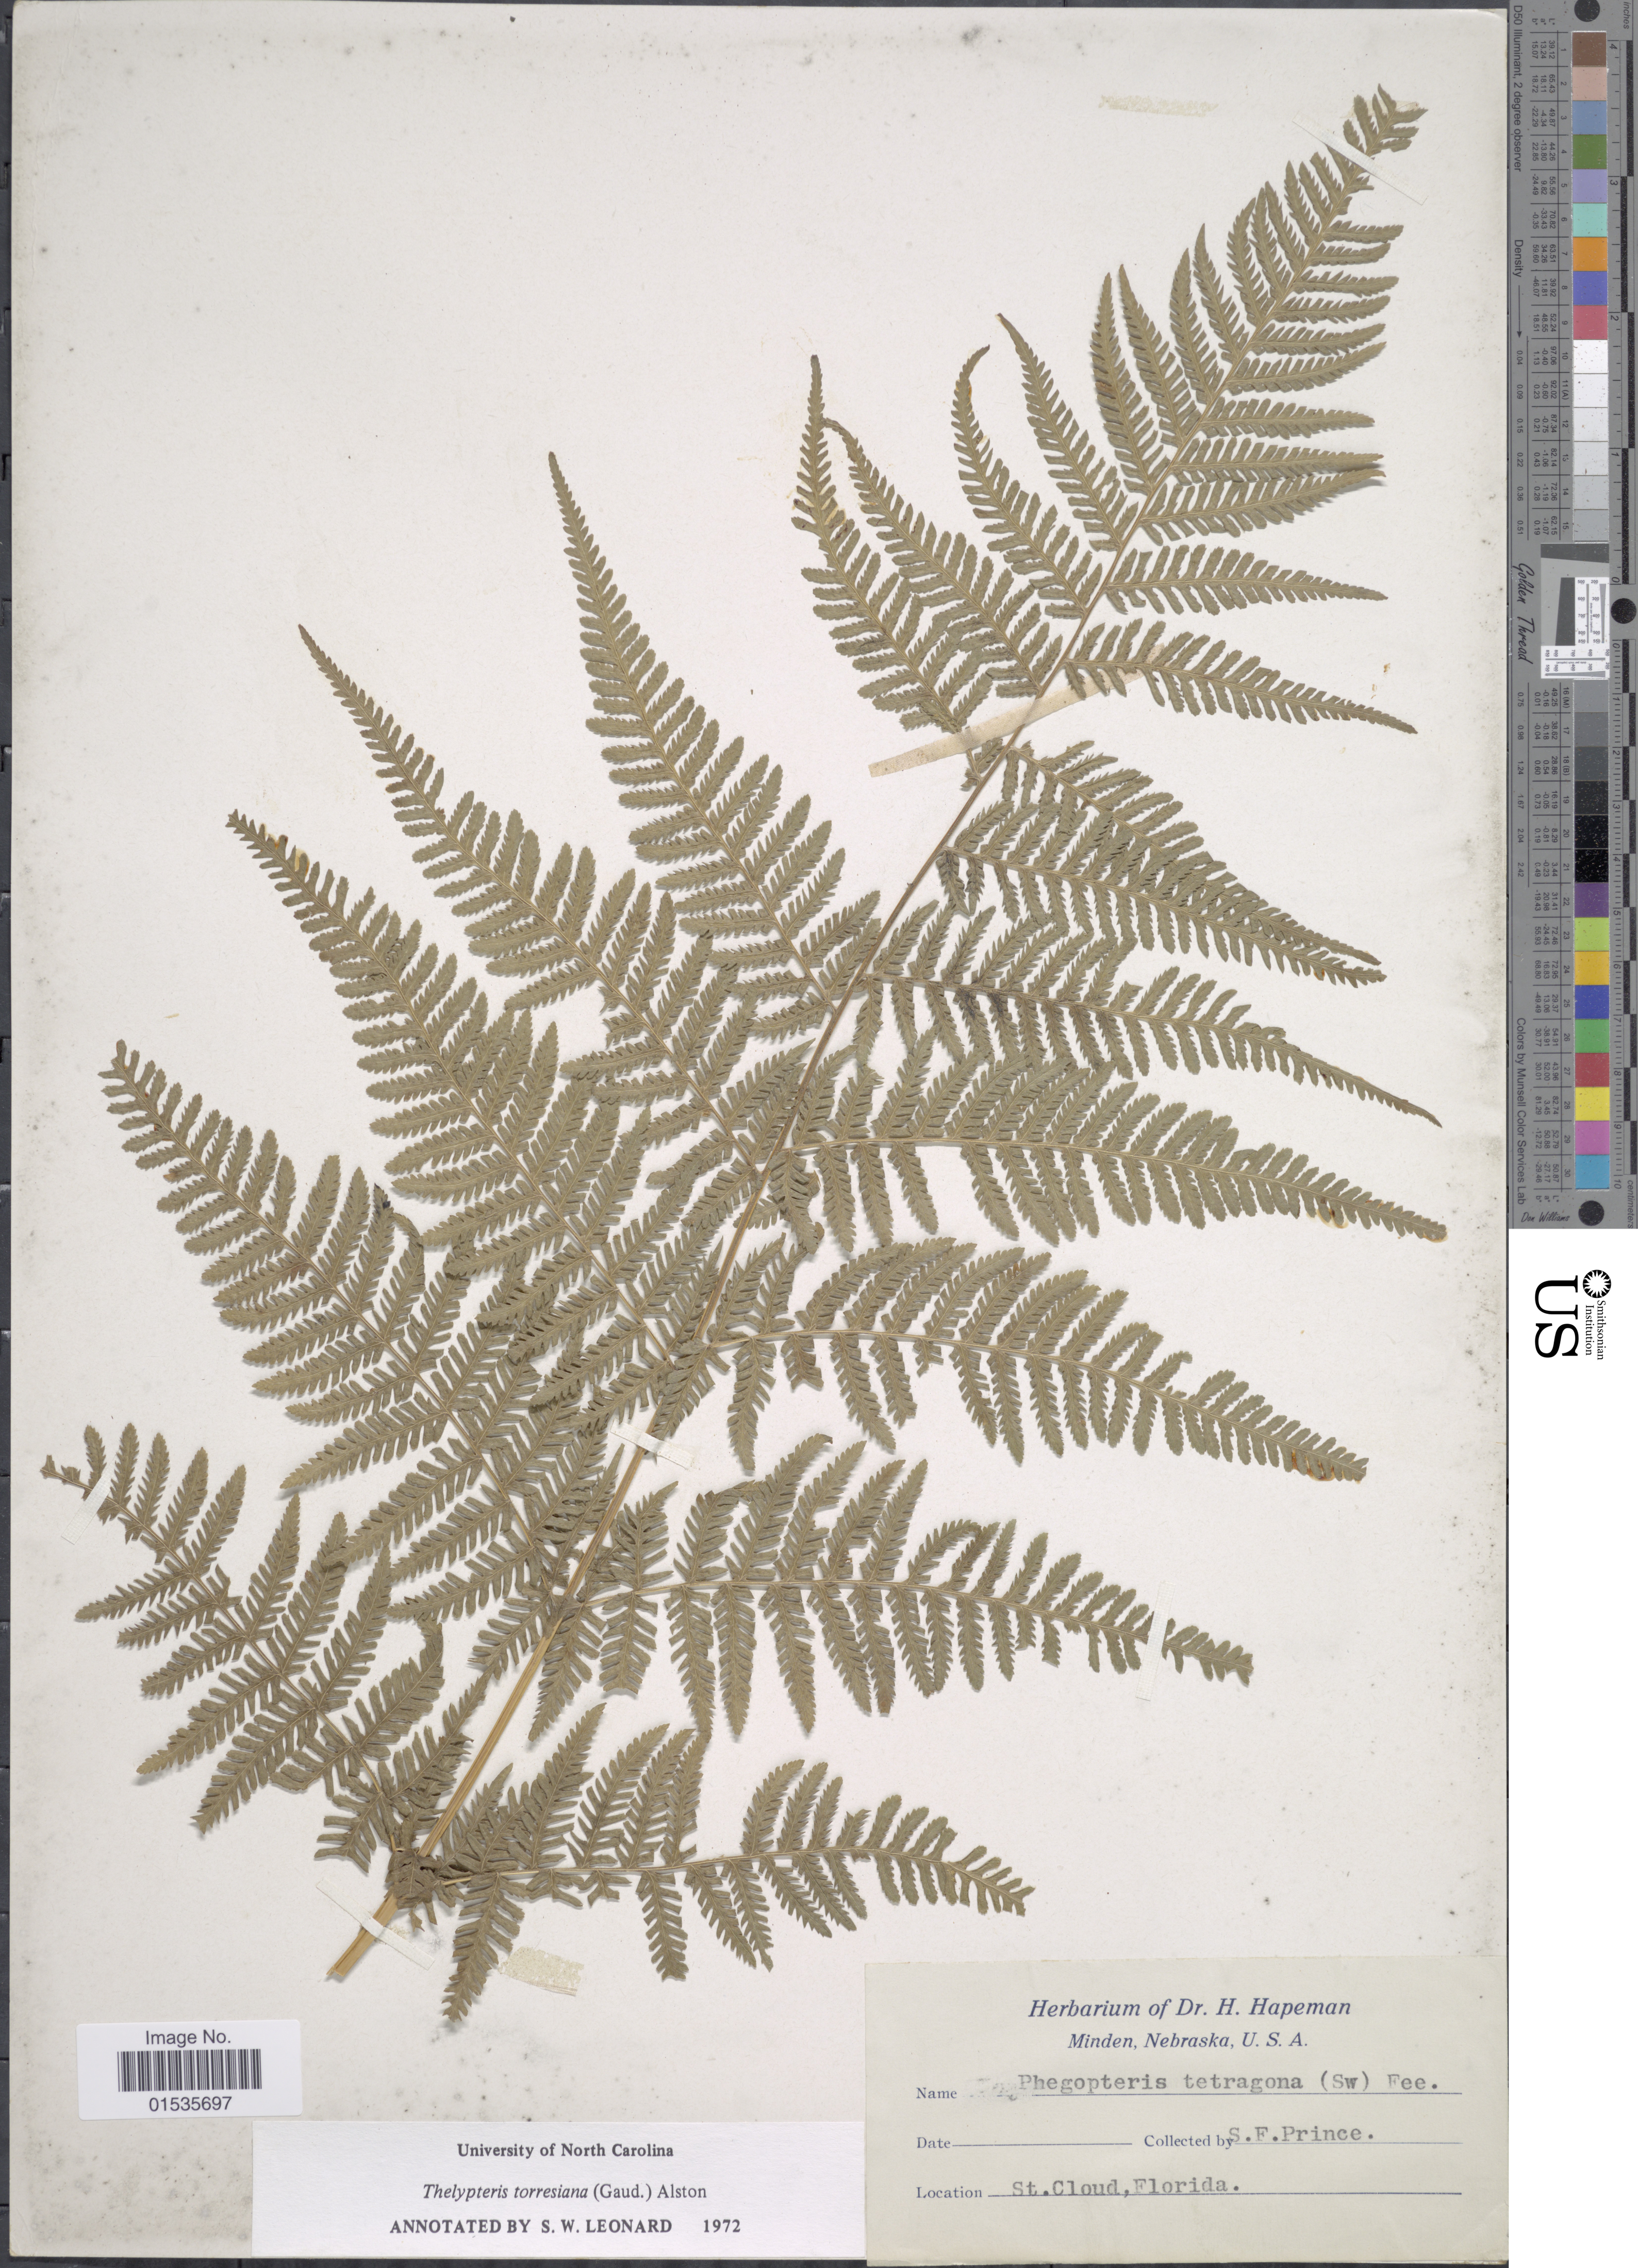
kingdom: Plantae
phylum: Tracheophyta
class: Polypodiopsida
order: Polypodiales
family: Thelypteridaceae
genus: Macrothelypteris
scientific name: Macrothelypteris torresiana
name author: (Gaudich.) Ching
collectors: S. Prince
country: United States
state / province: Florida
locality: St. Cloud, Florida.